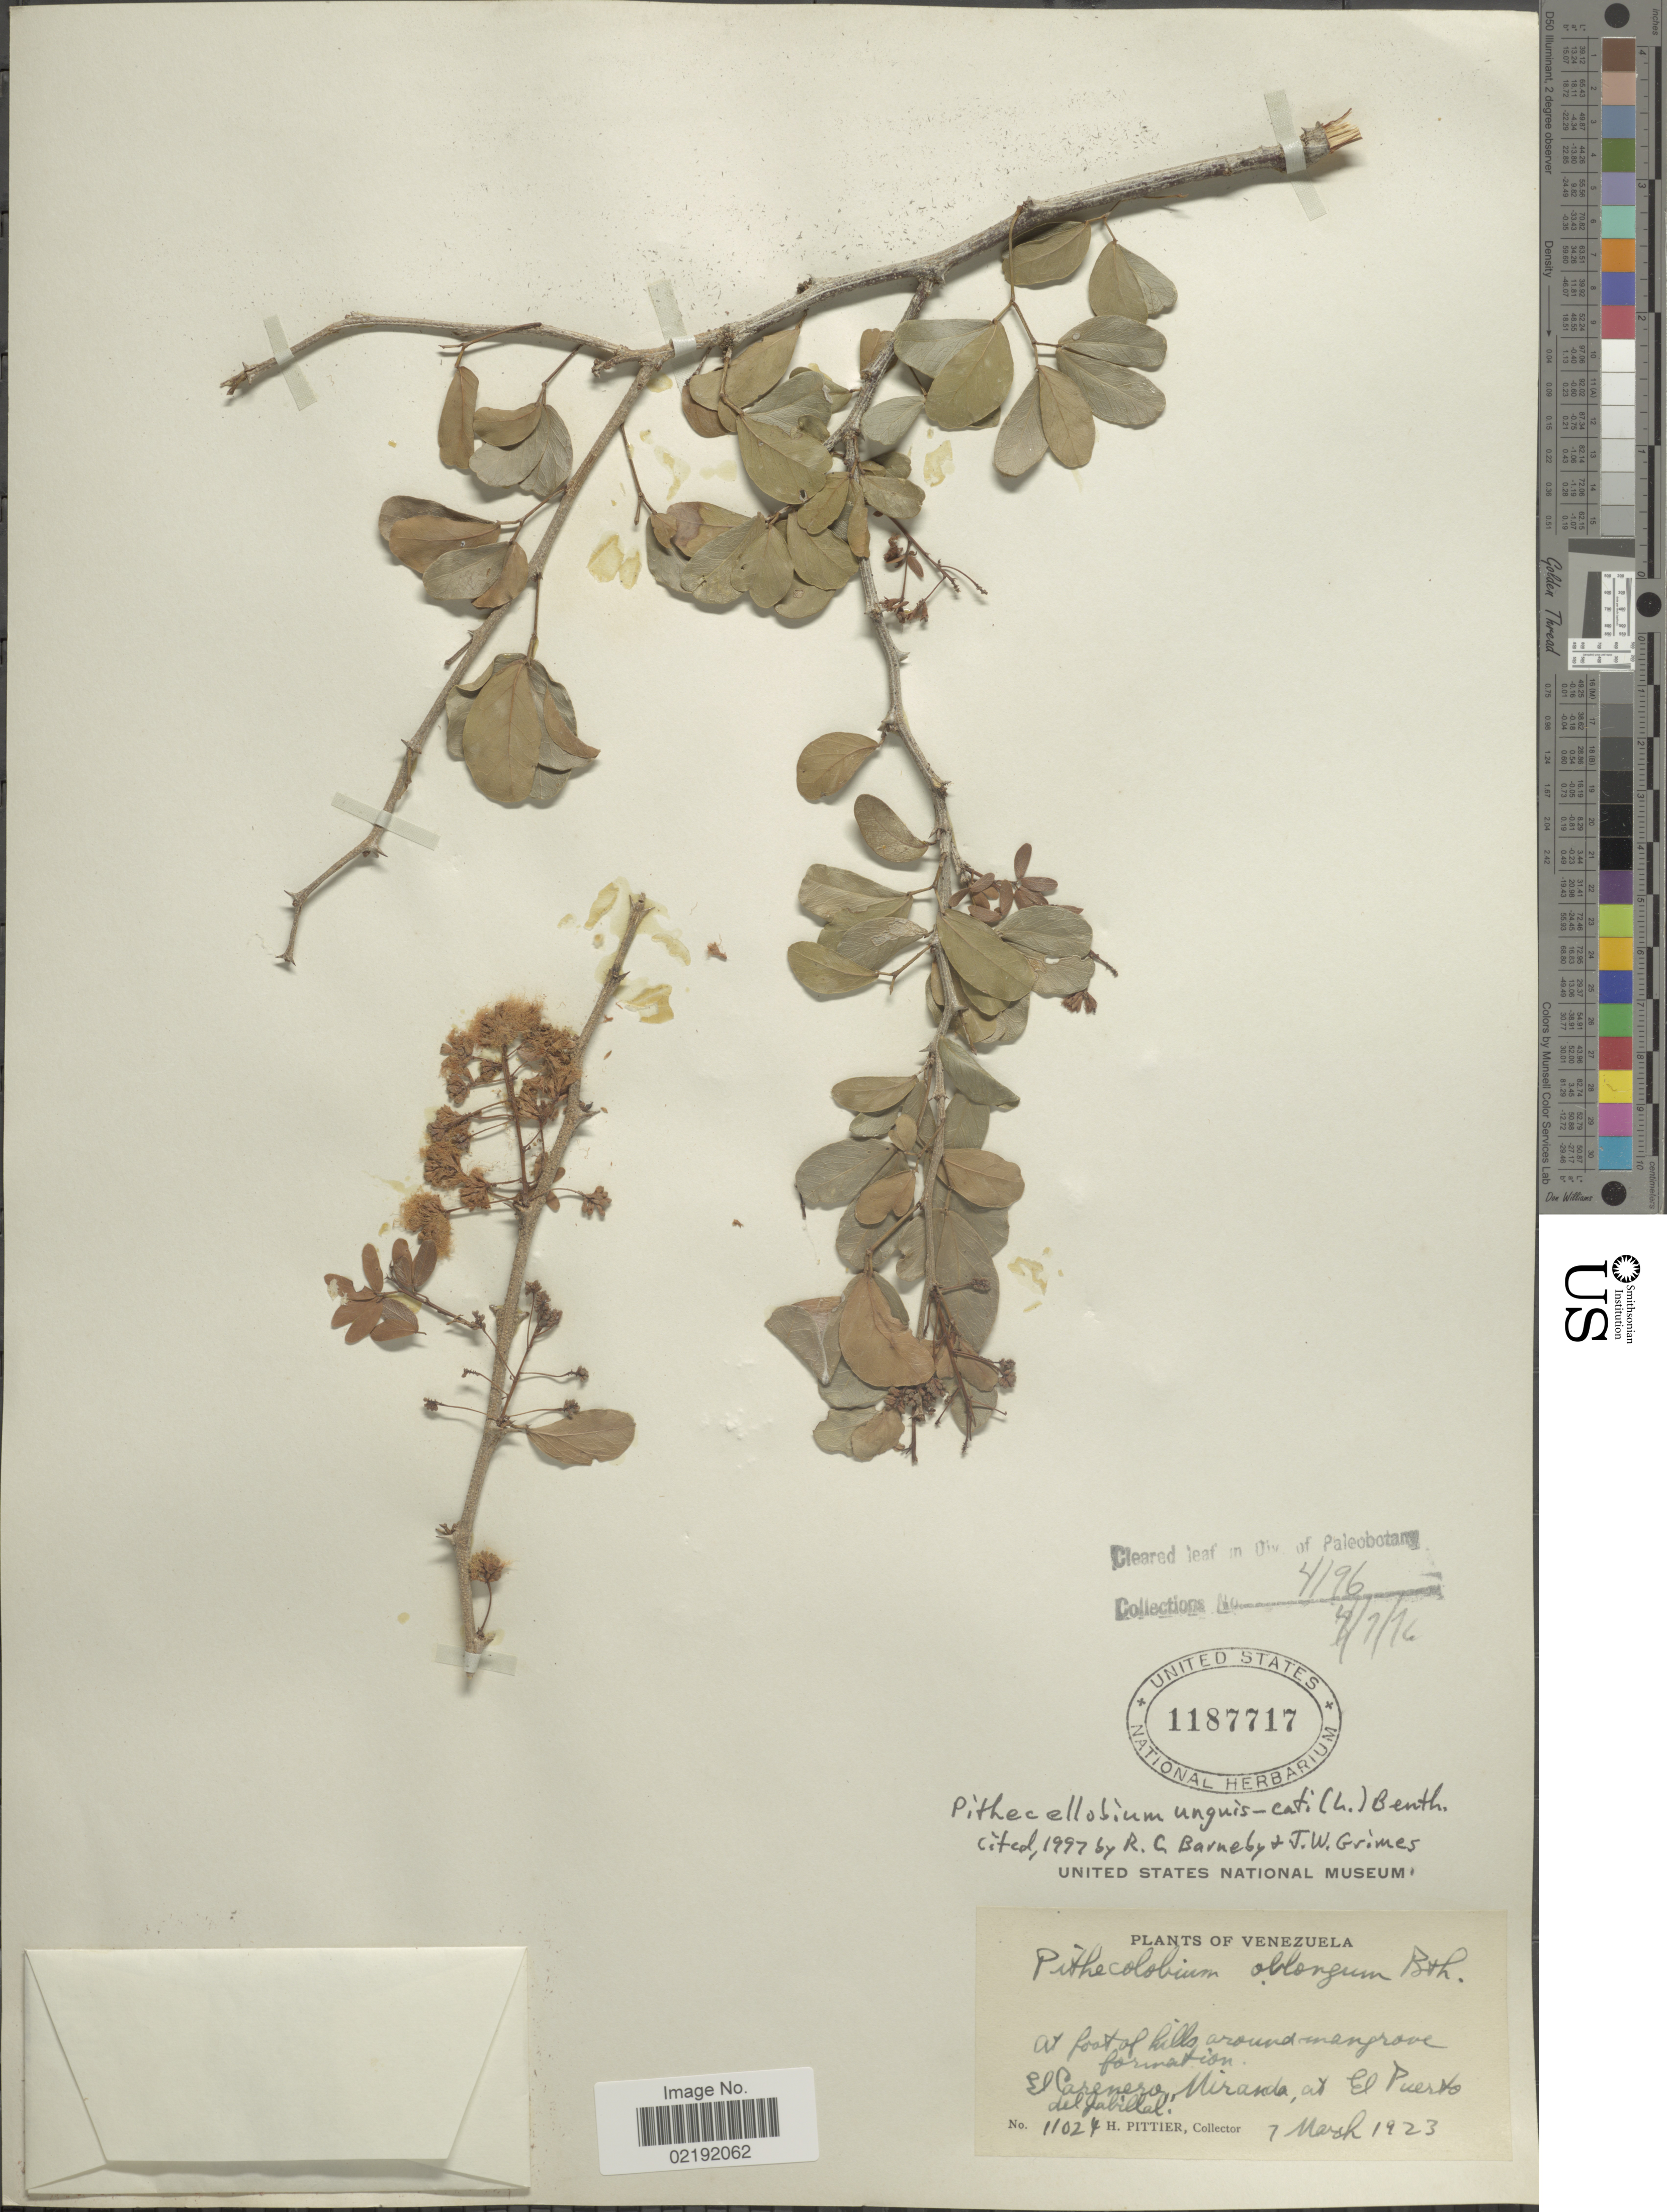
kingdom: Plantae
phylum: Tracheophyta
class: Magnoliopsida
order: Fabales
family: Fabaceae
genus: Pithecellobium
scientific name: Pithecellobium unguis-cati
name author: (L.) Benth.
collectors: H. F. Pittier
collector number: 11024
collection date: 1923-03-07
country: Venezuela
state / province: Miranda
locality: El Carenero, at El Puerto del Jabillal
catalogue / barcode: US 1187717